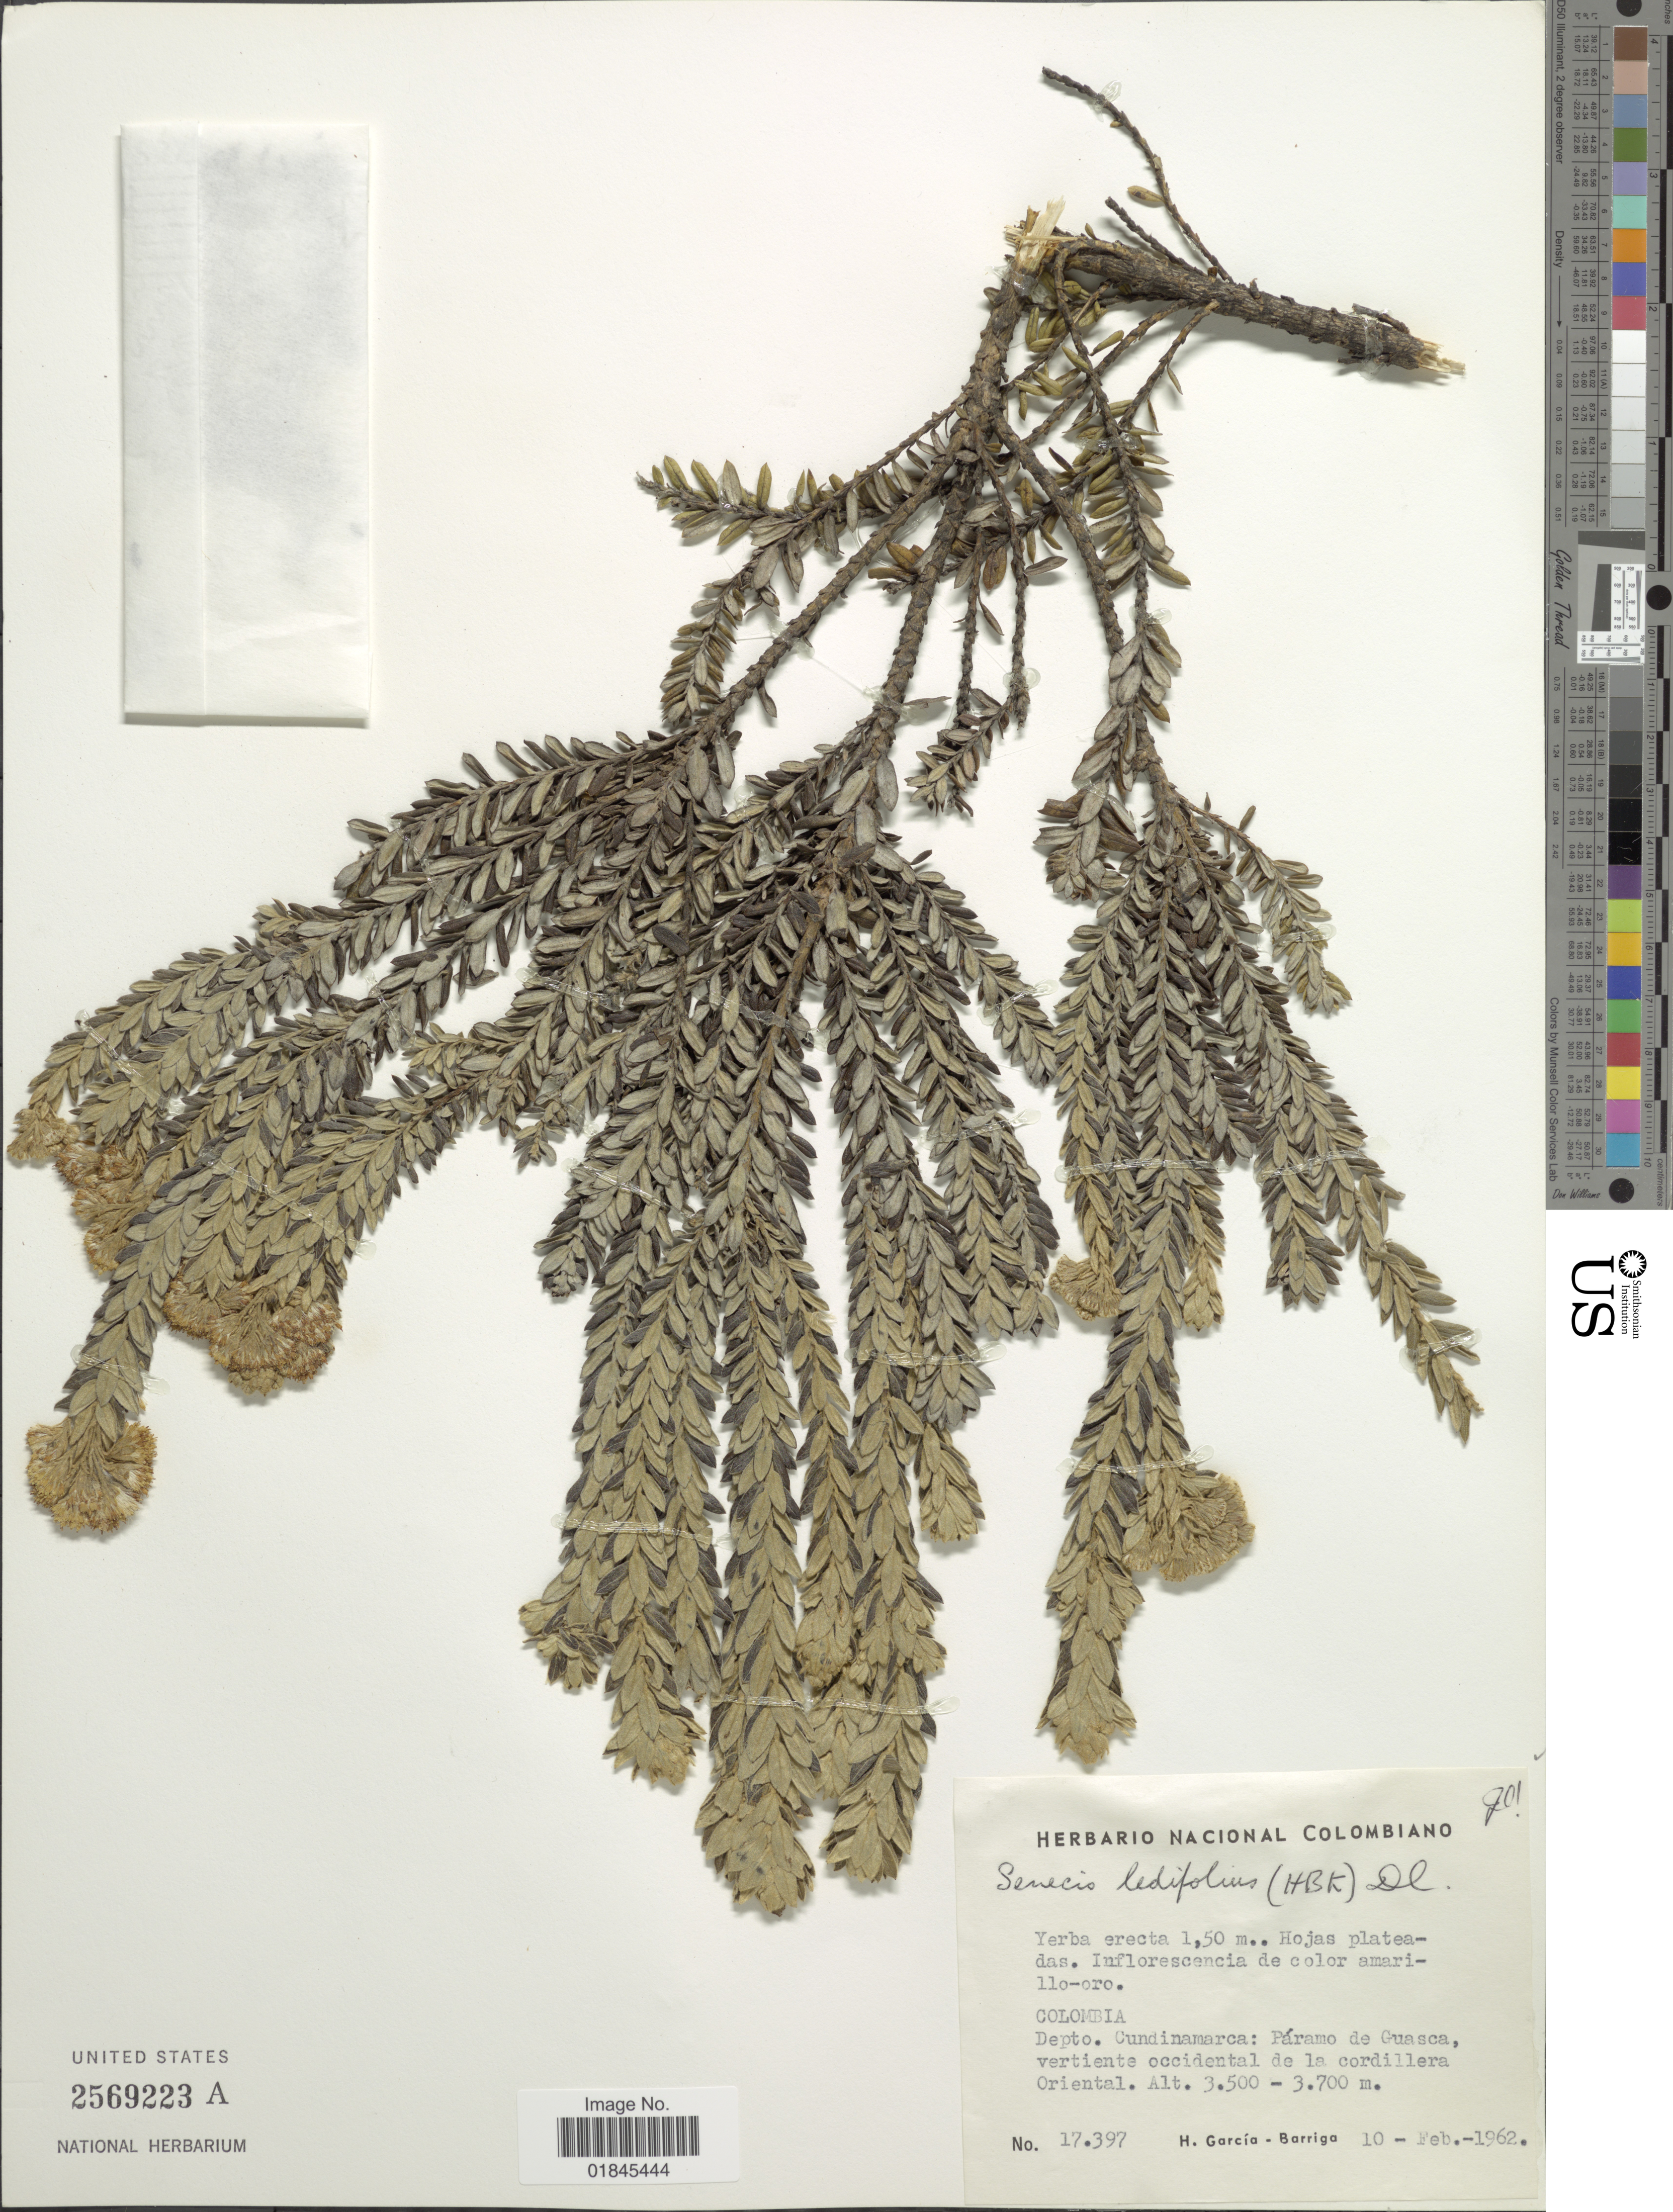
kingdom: Plantae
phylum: Tracheophyta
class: Magnoliopsida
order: Asterales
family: Asteraceae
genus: Pentacalia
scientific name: Pentacalia ledifolia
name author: (Kunth) Cuatrec.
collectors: H. García Barriga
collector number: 17397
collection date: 1962-02-10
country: Colombia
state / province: Cundinamarca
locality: Depto. Cundinamarca: Páramo de Guasca, vertiente occidental de la cordillera Oriental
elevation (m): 3500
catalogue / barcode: US 2569223A